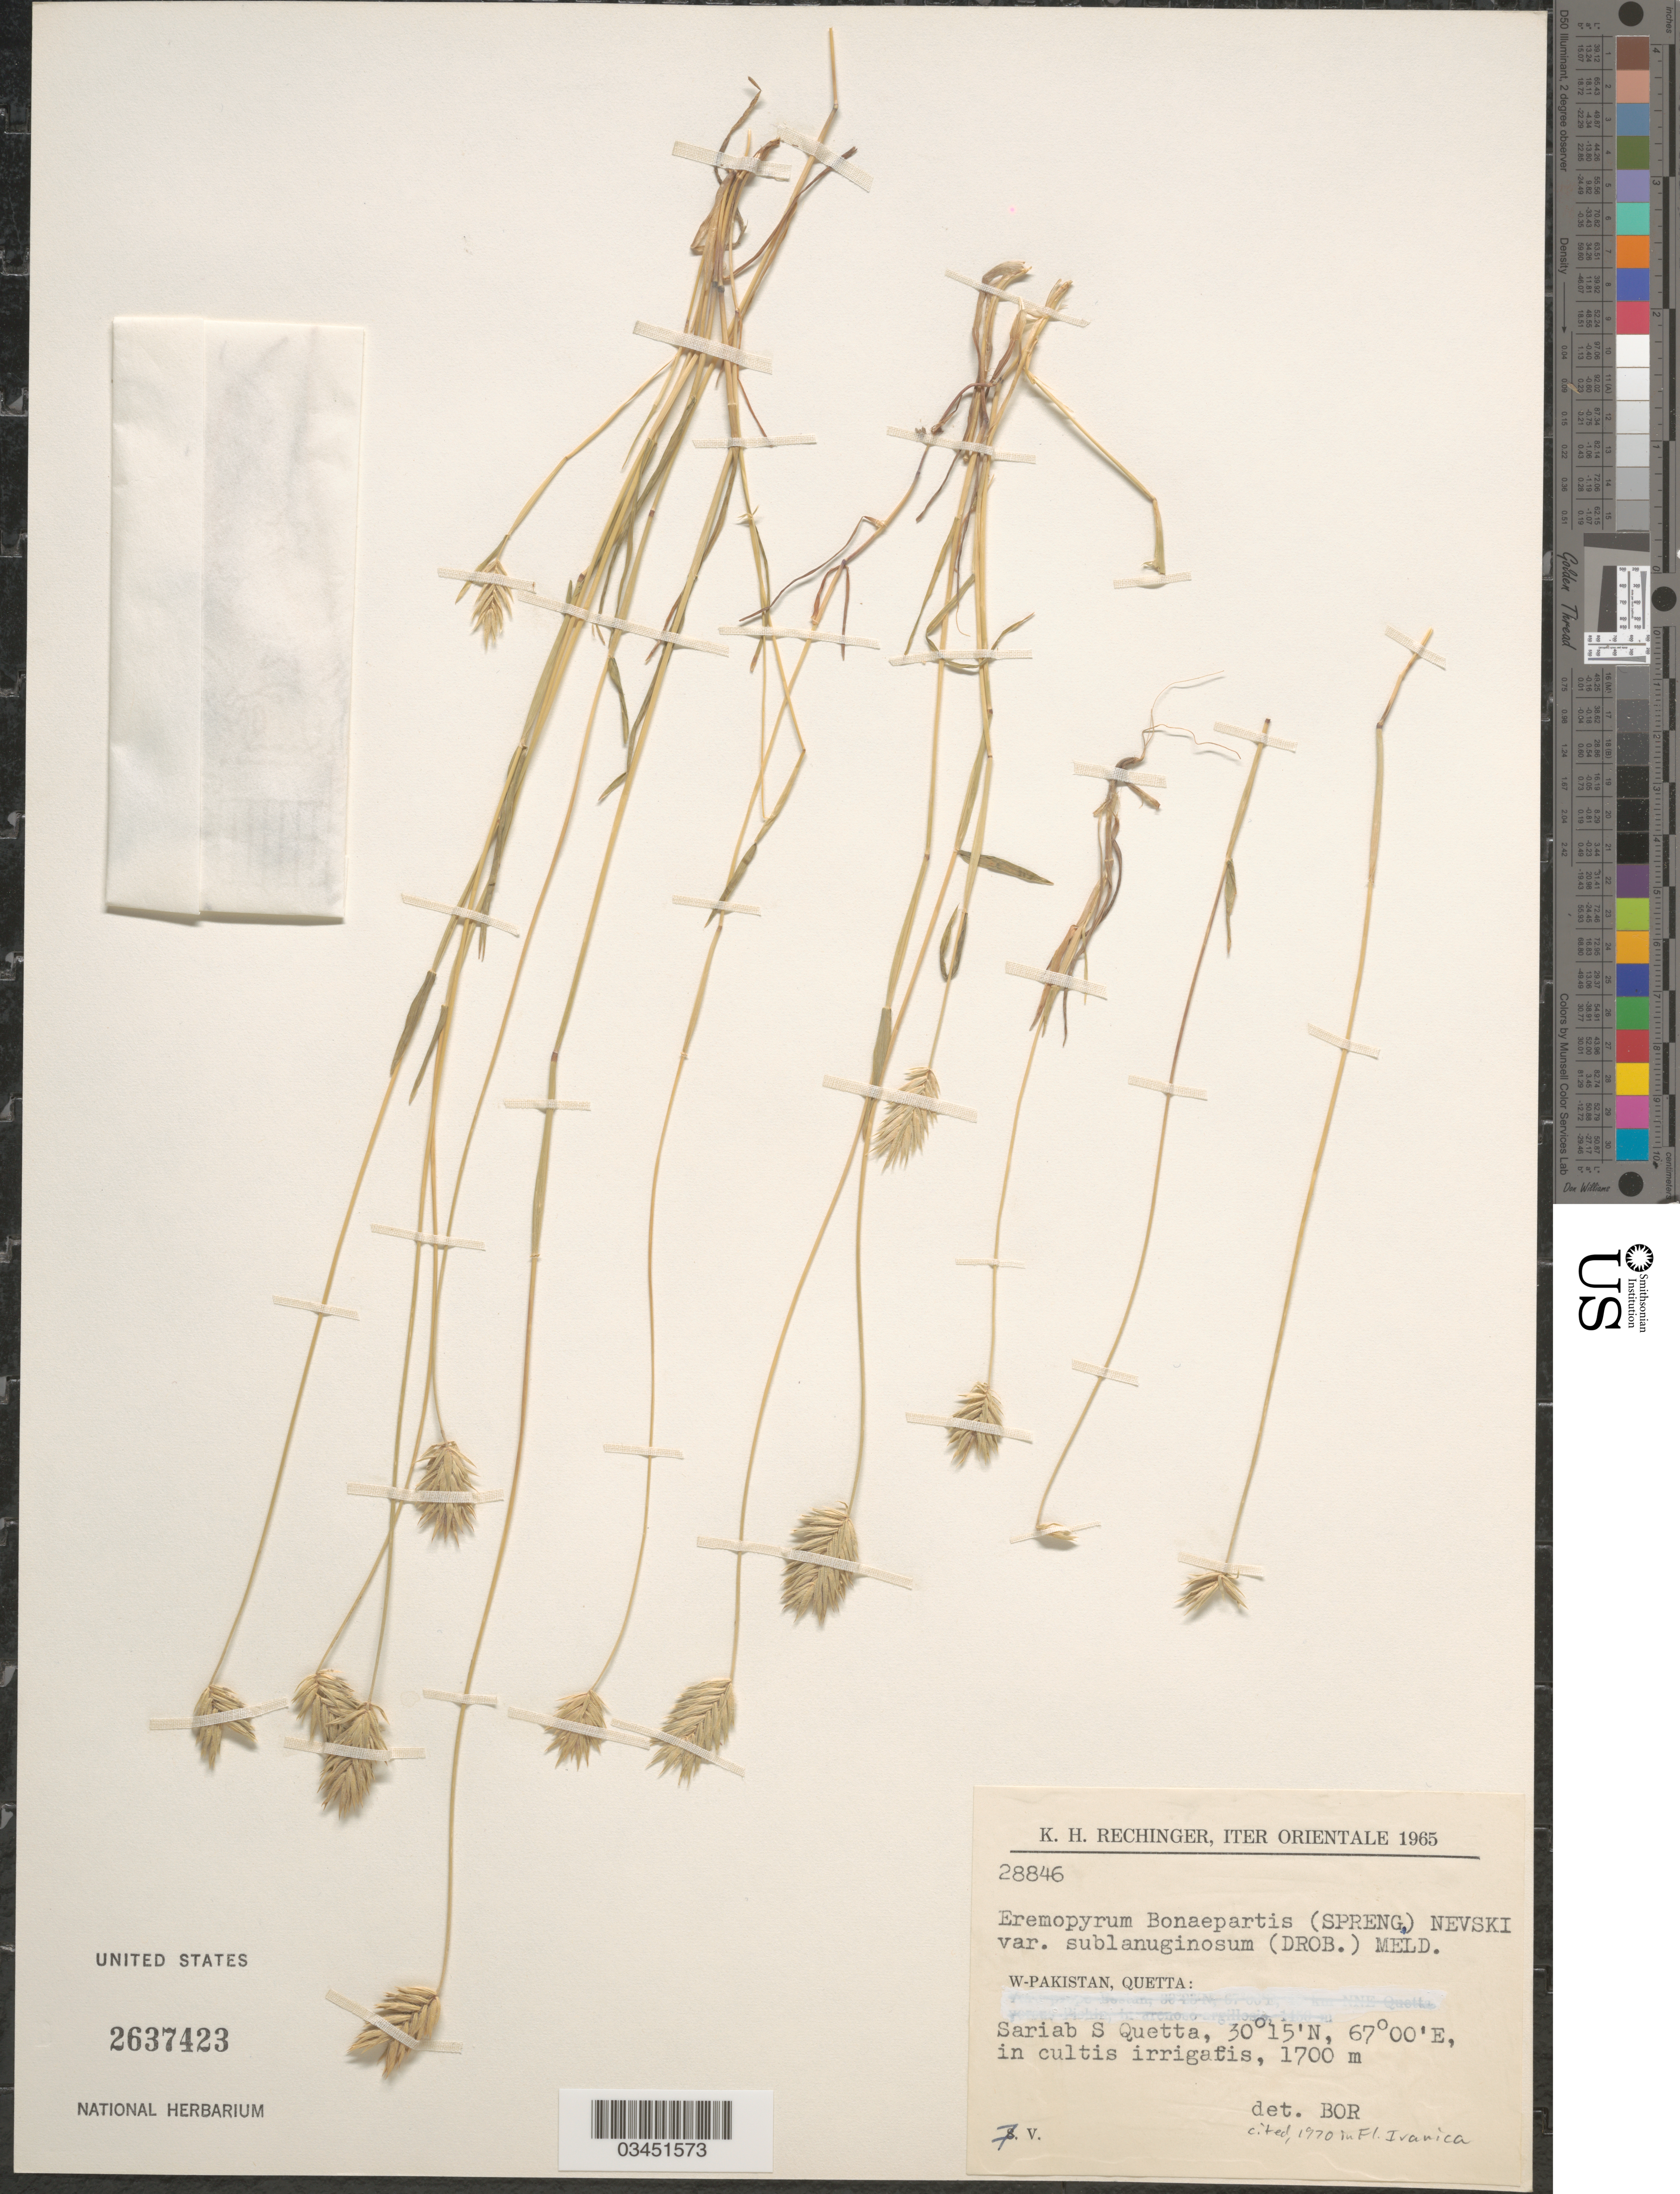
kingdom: Plantae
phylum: Tracheophyta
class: Liliopsida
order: Poales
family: Poaceae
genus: Eremopyrum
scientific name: Eremopyrum bonaepartis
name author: (Spreng.) Nevski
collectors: K. H. Rechinger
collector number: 28846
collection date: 1965-05-07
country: Pakistan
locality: Iter Orientale 1965. W-Pakistan, Quetta: Sariab S Quetta, in cultis irrigatis.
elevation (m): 1700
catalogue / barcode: US 2637423